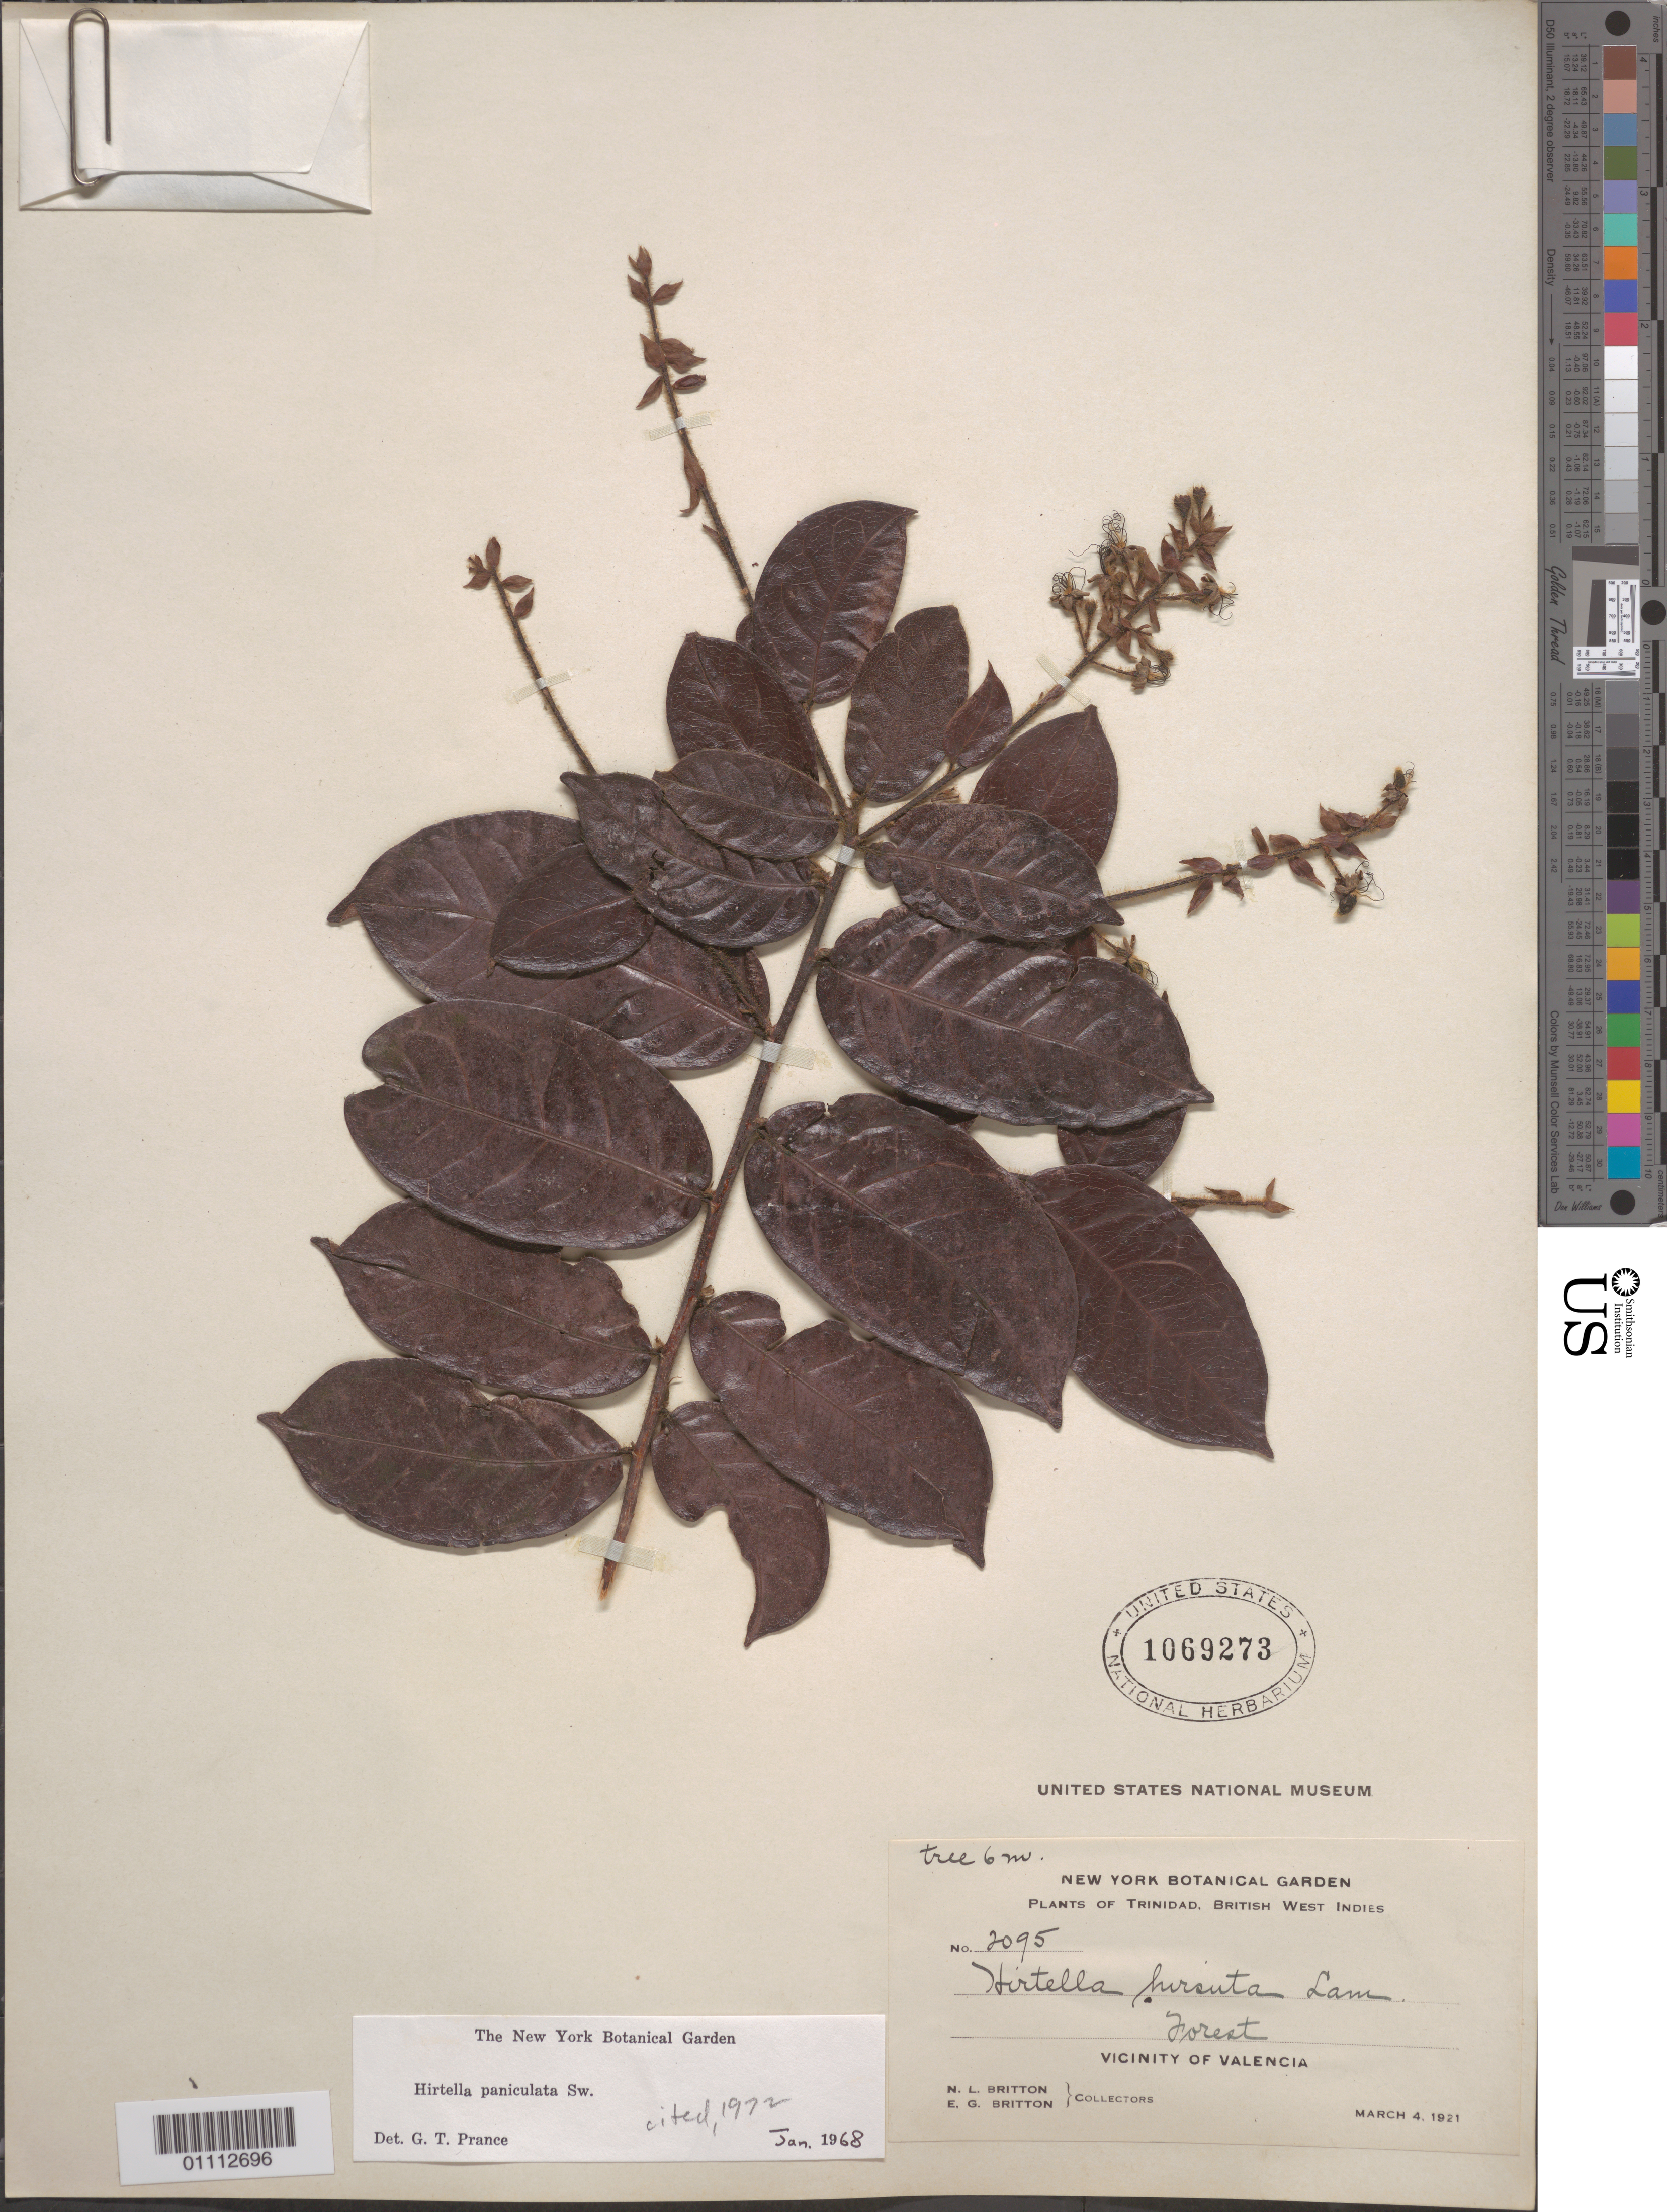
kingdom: Plantae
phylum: Tracheophyta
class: Magnoliopsida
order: Malpighiales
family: Chrysobalanaceae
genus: Hirtella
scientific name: Hirtella paniculata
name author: Sw.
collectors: N. Britton & E. G. Britton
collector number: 2095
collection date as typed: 04 Mar 1921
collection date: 1921-03-04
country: Trinidad and Tobago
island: Trinidad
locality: Forest. Vicinity of Valencia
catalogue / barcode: US 1069273